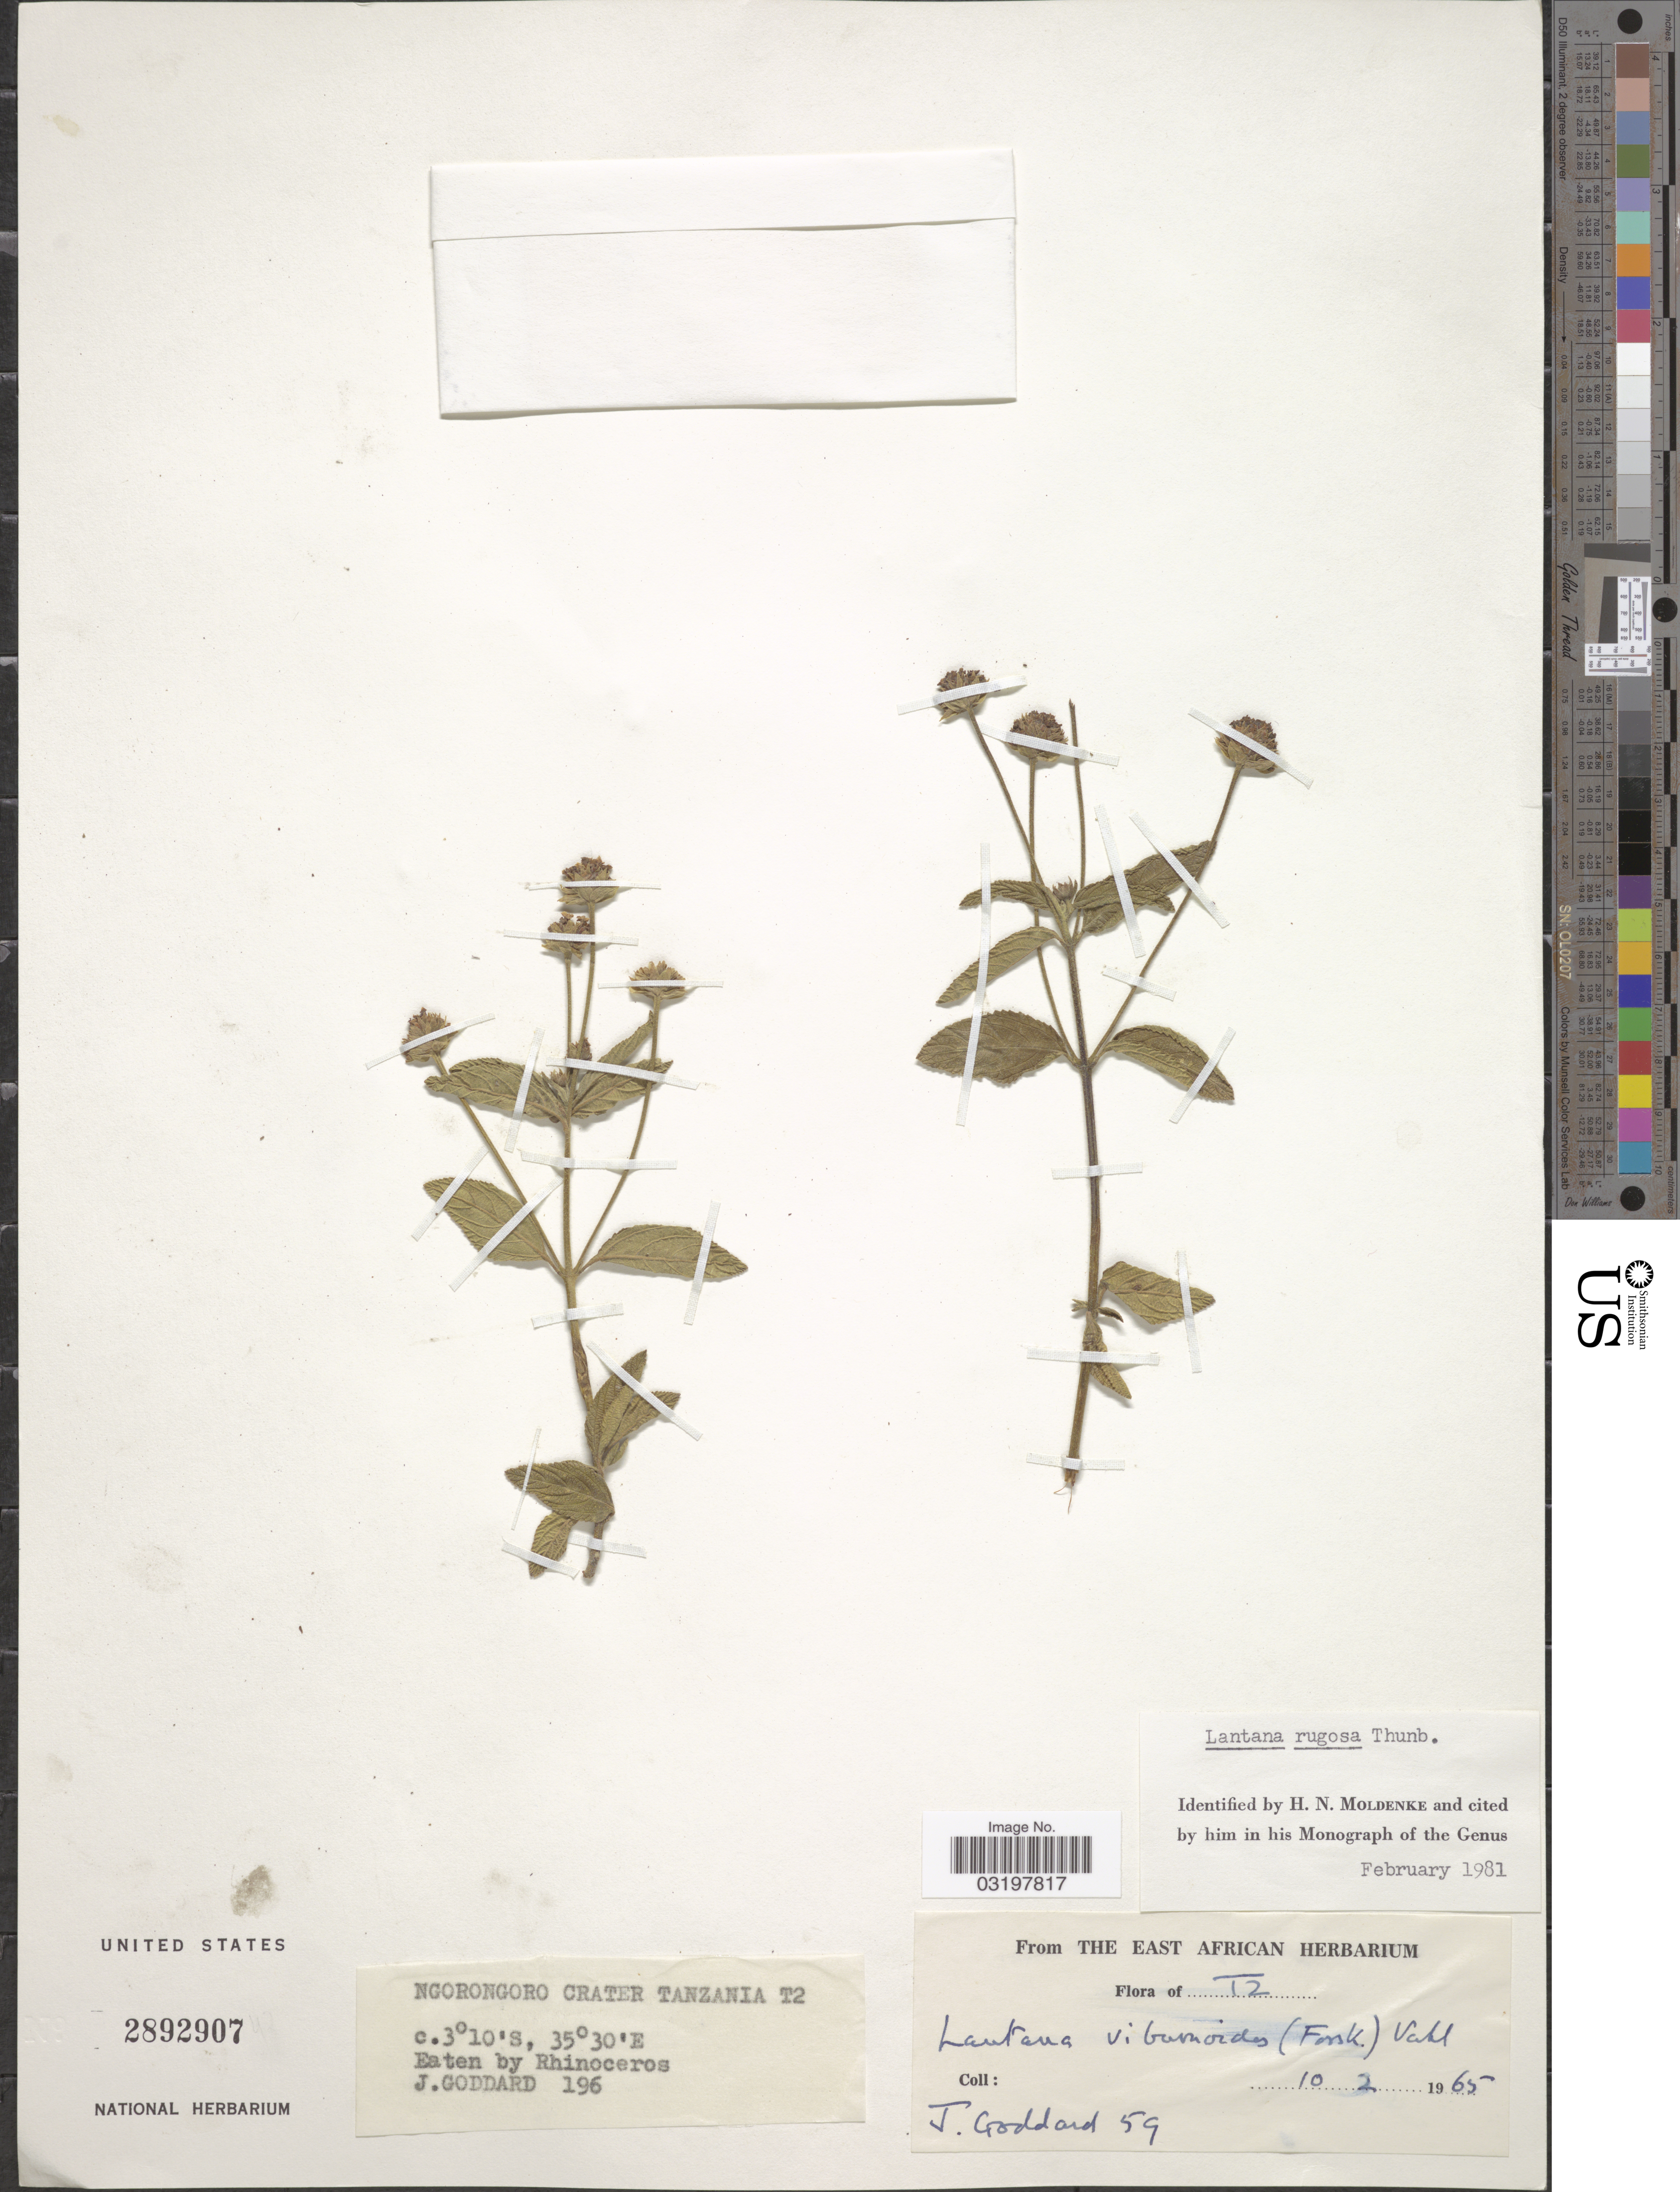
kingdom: Plantae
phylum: Tracheophyta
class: Magnoliopsida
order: Lamiales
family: Verbenaceae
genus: Lantana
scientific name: Lantana rugosa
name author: Thunb.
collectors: J. Goddard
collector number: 59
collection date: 1965-02-10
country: Tanzania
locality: Ngorongoro Crater Tanzania T2.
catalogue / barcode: US 2892907